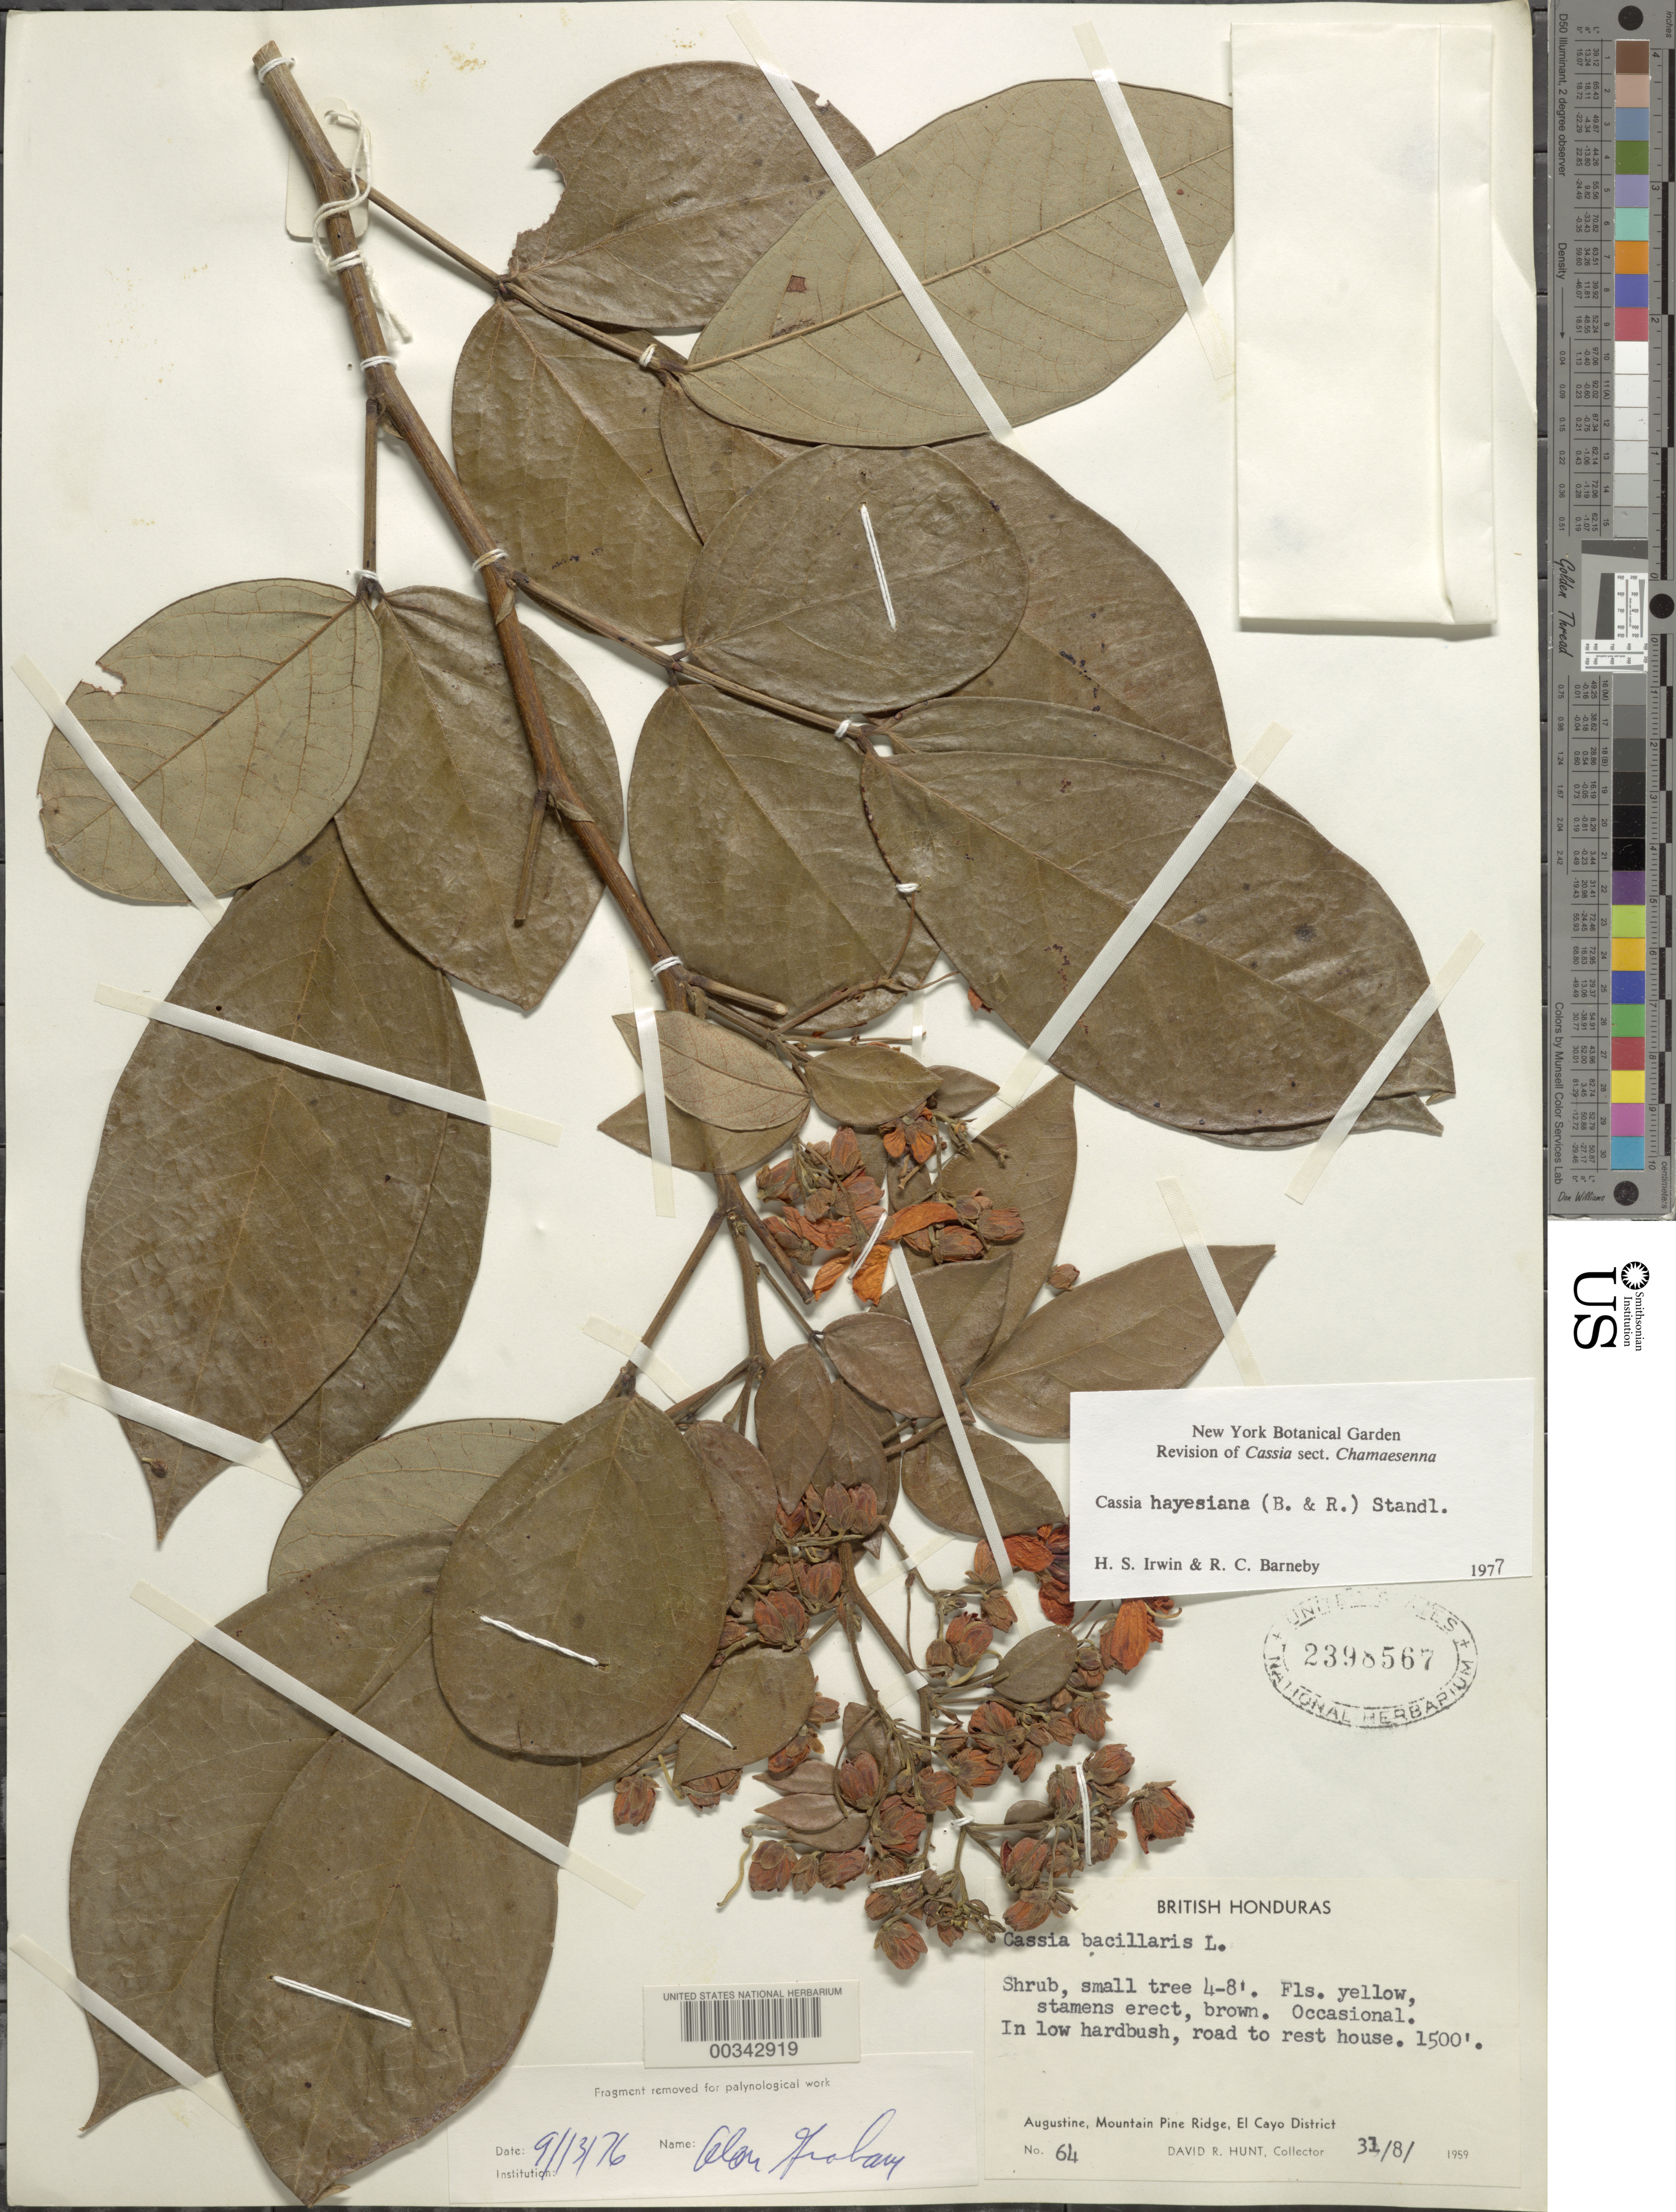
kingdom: Plantae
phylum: Tracheophyta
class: Magnoliopsida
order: Fabales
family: Fabaceae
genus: Senna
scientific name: Senna hayesiana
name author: (Britton & Rose) H.S. Irwin & Barneby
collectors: D. R. Hunt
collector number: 64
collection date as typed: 31 Aug 1959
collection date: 1959-08-31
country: Belize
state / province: Cayo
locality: Augustine, Mountain Pine Ridge, road to rest house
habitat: Low hardbush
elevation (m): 457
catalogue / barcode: US 2398567